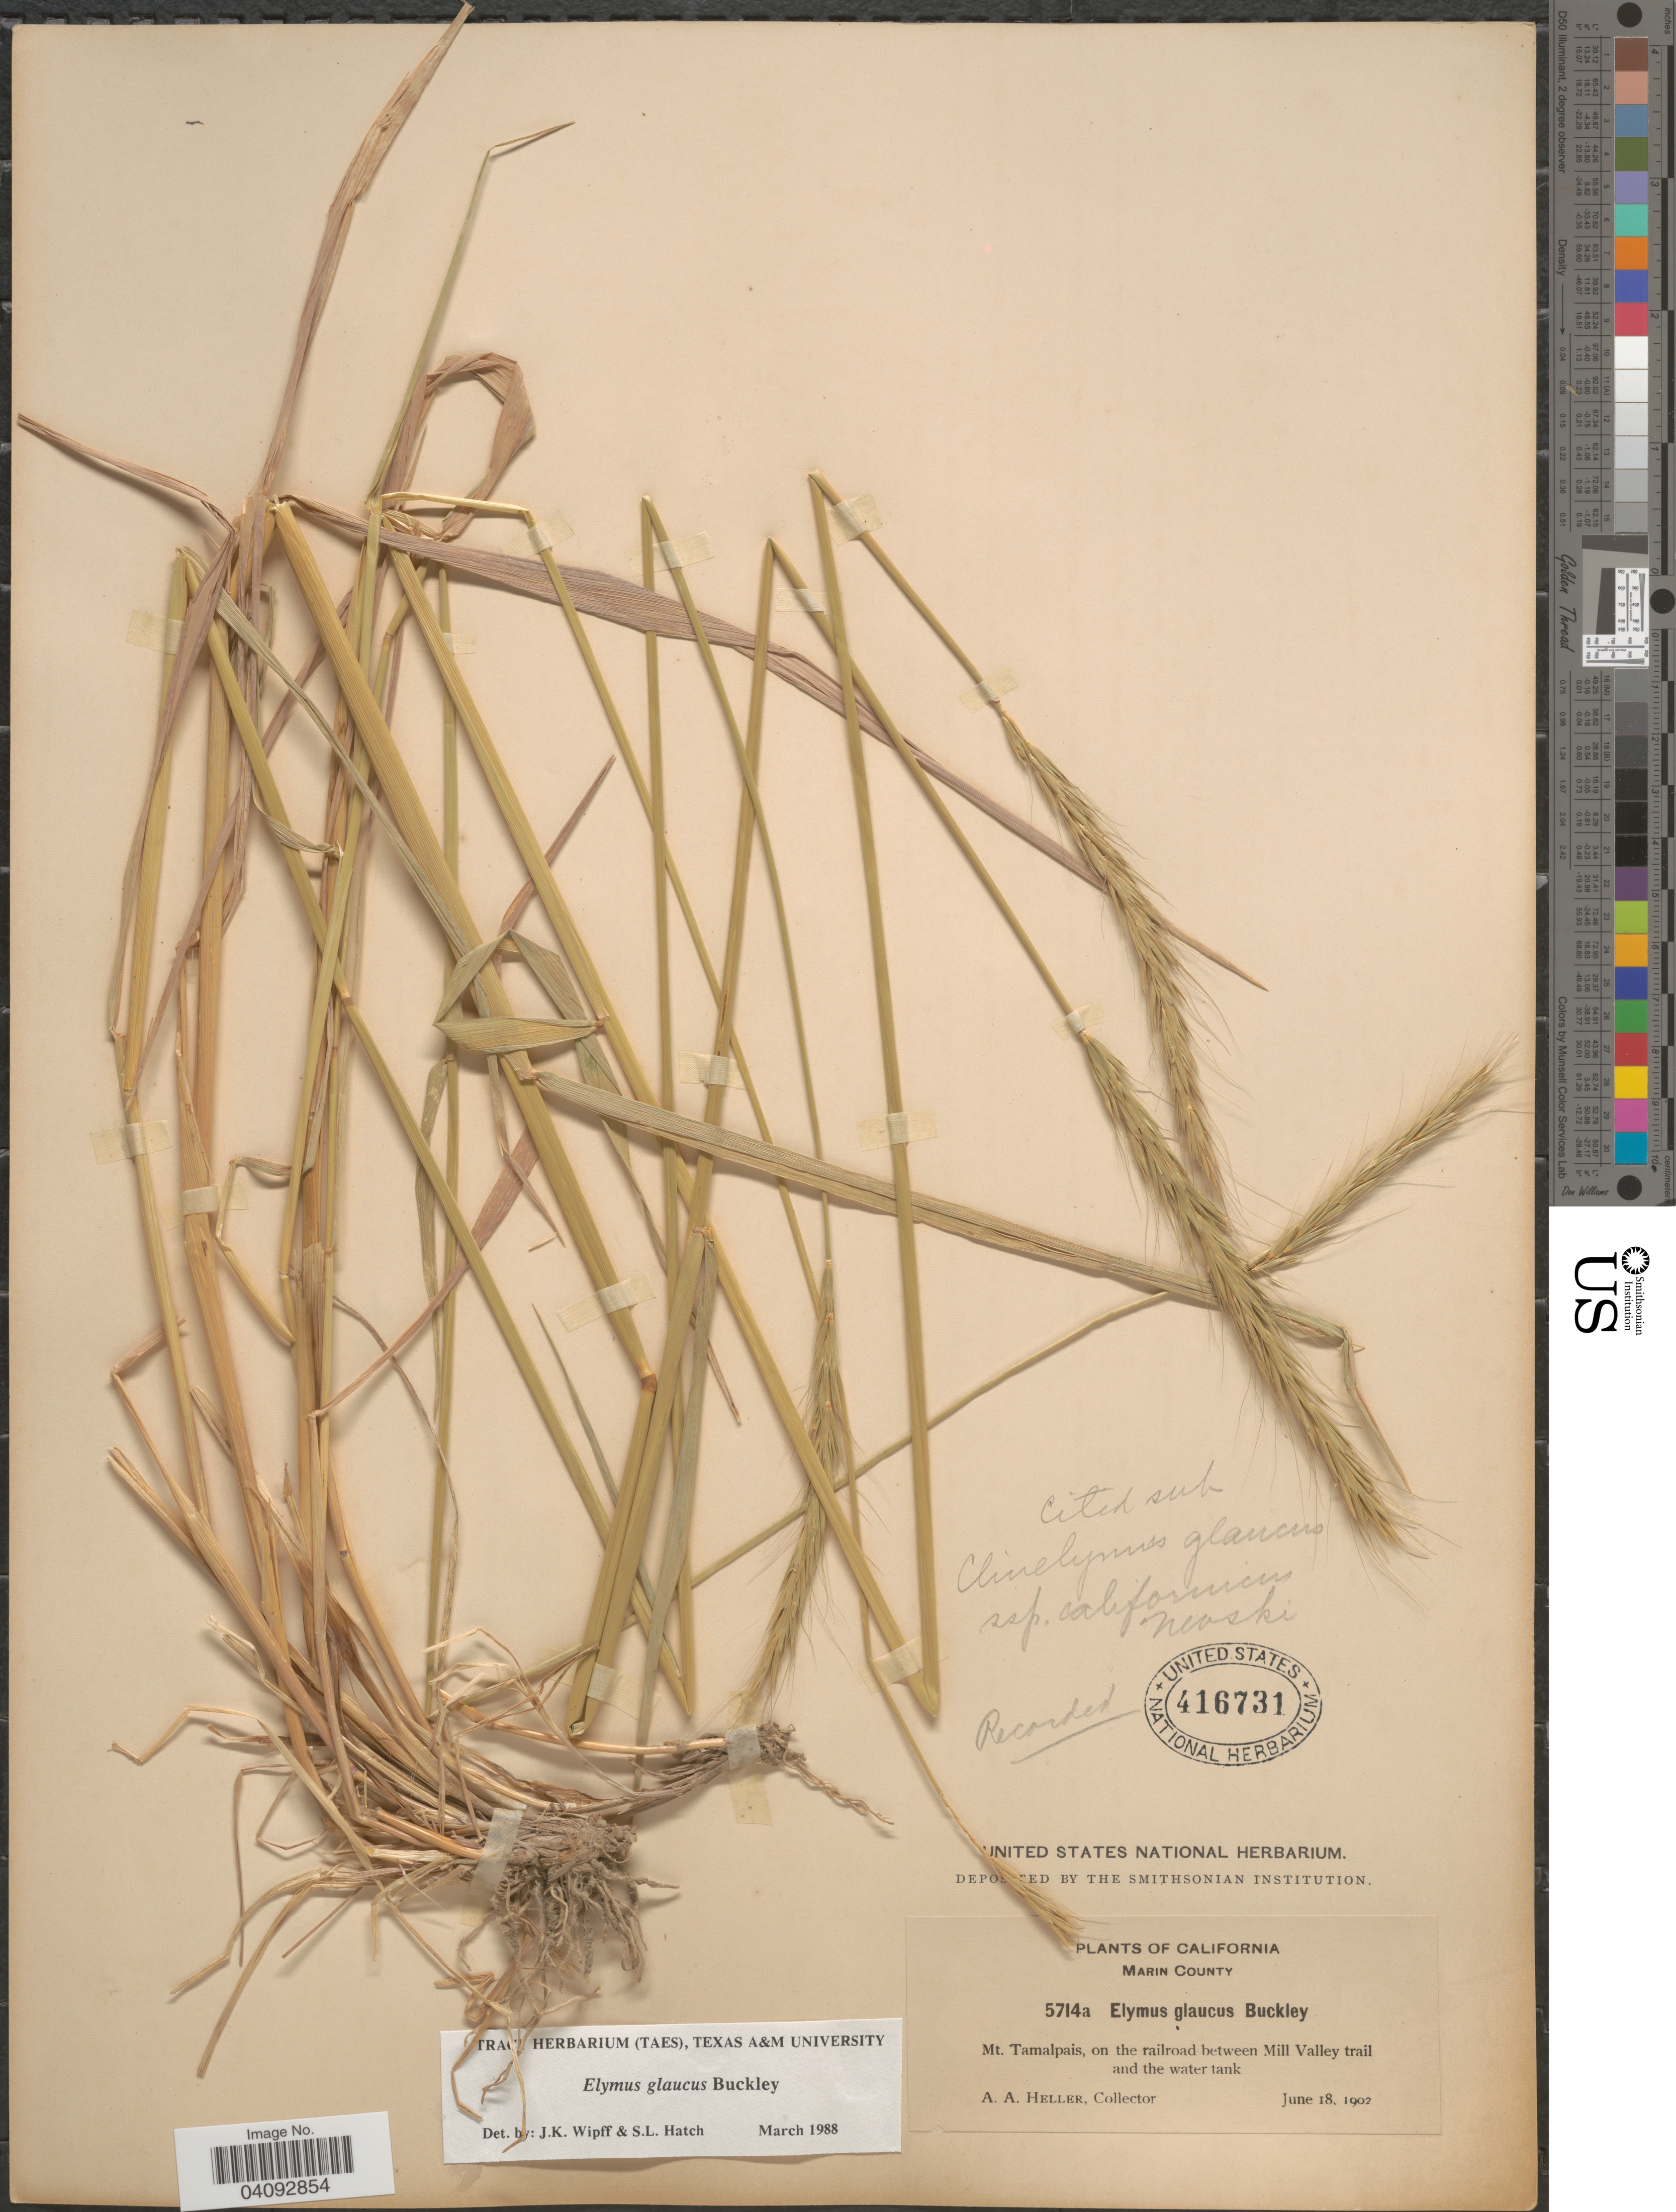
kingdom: Plantae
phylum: Tracheophyta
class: Liliopsida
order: Poales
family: Poaceae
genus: Elymus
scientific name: Elymus glaucus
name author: Buckley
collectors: A. A. Heller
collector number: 5714a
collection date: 1902-06-18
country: United States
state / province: California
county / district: Marin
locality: Marin County. Mt. Tamalpais, on the railroad between Mill Valley trail and the water tank.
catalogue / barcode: US 416731